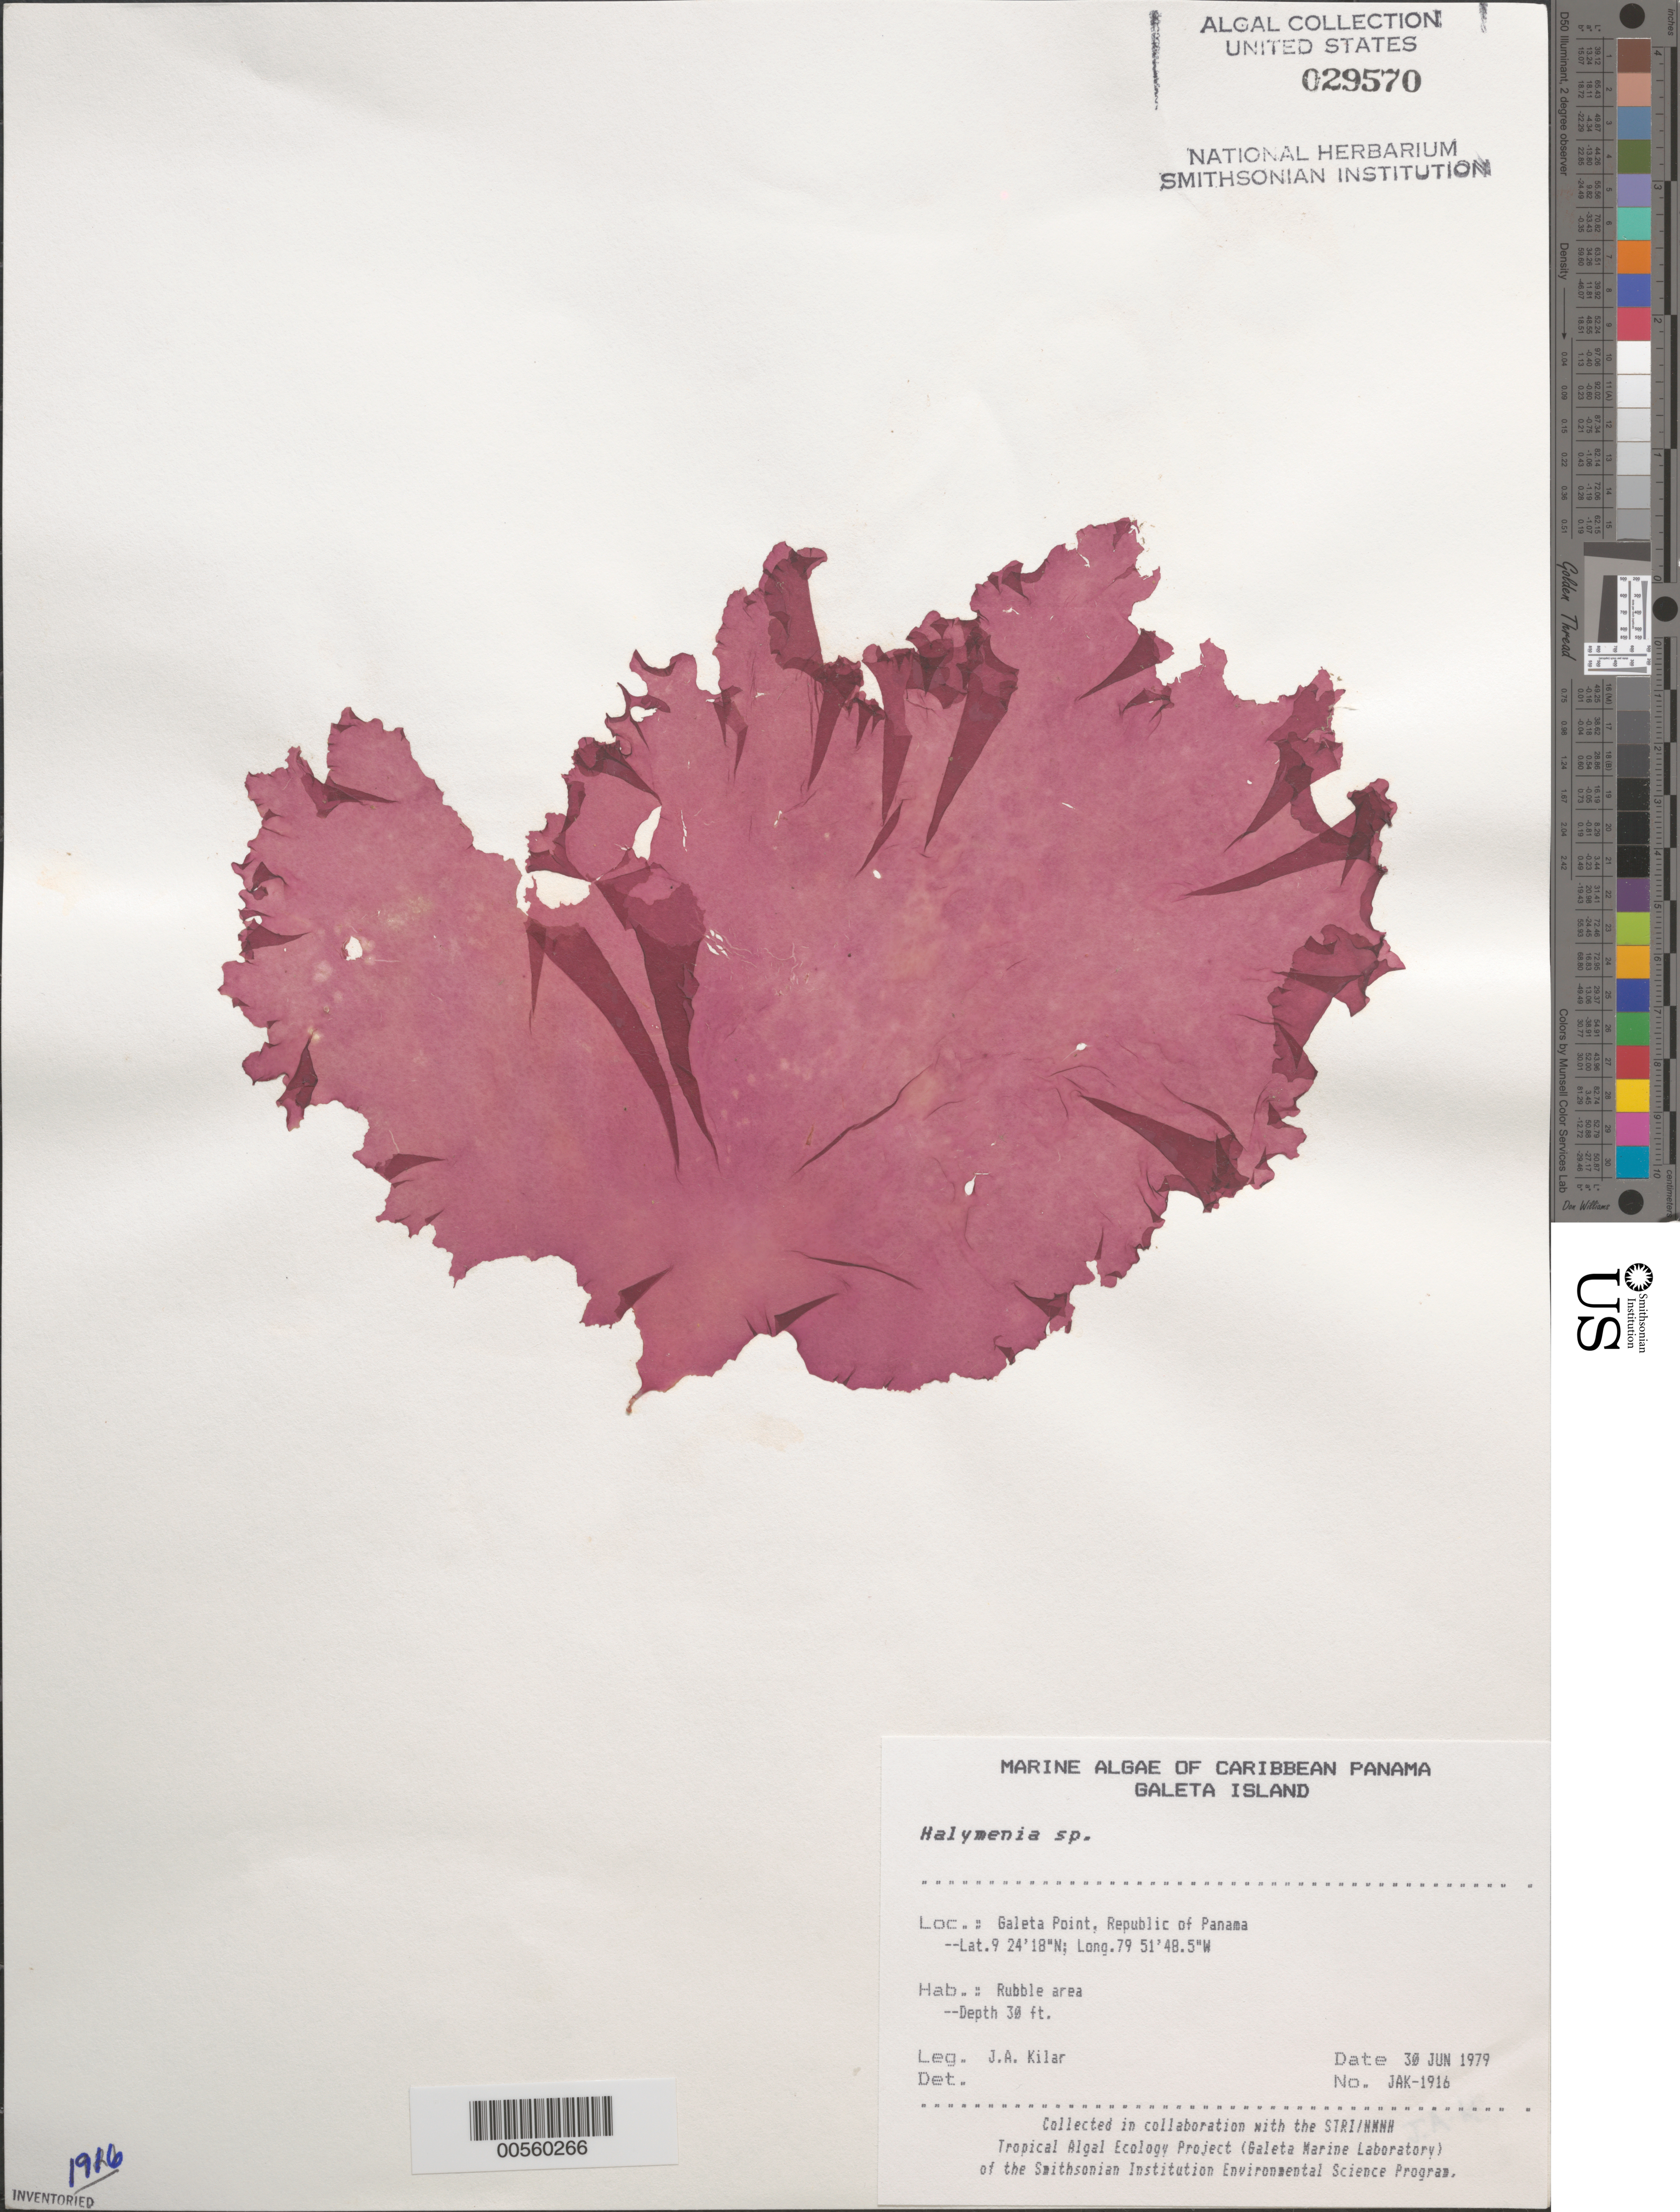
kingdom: Plantae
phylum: Rhodophyta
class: Florideophyceae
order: Halymeniales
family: Halymeniaceae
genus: Halymenia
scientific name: Halymenia sp.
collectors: J. A. Kilar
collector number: JAK-1916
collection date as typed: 30 Jun 1979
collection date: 1979-06-30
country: Panama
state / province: Colón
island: Galeta Island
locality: Galeta Point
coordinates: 9 24' 18" N, 79 51' 48.5" W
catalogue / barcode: US 29570